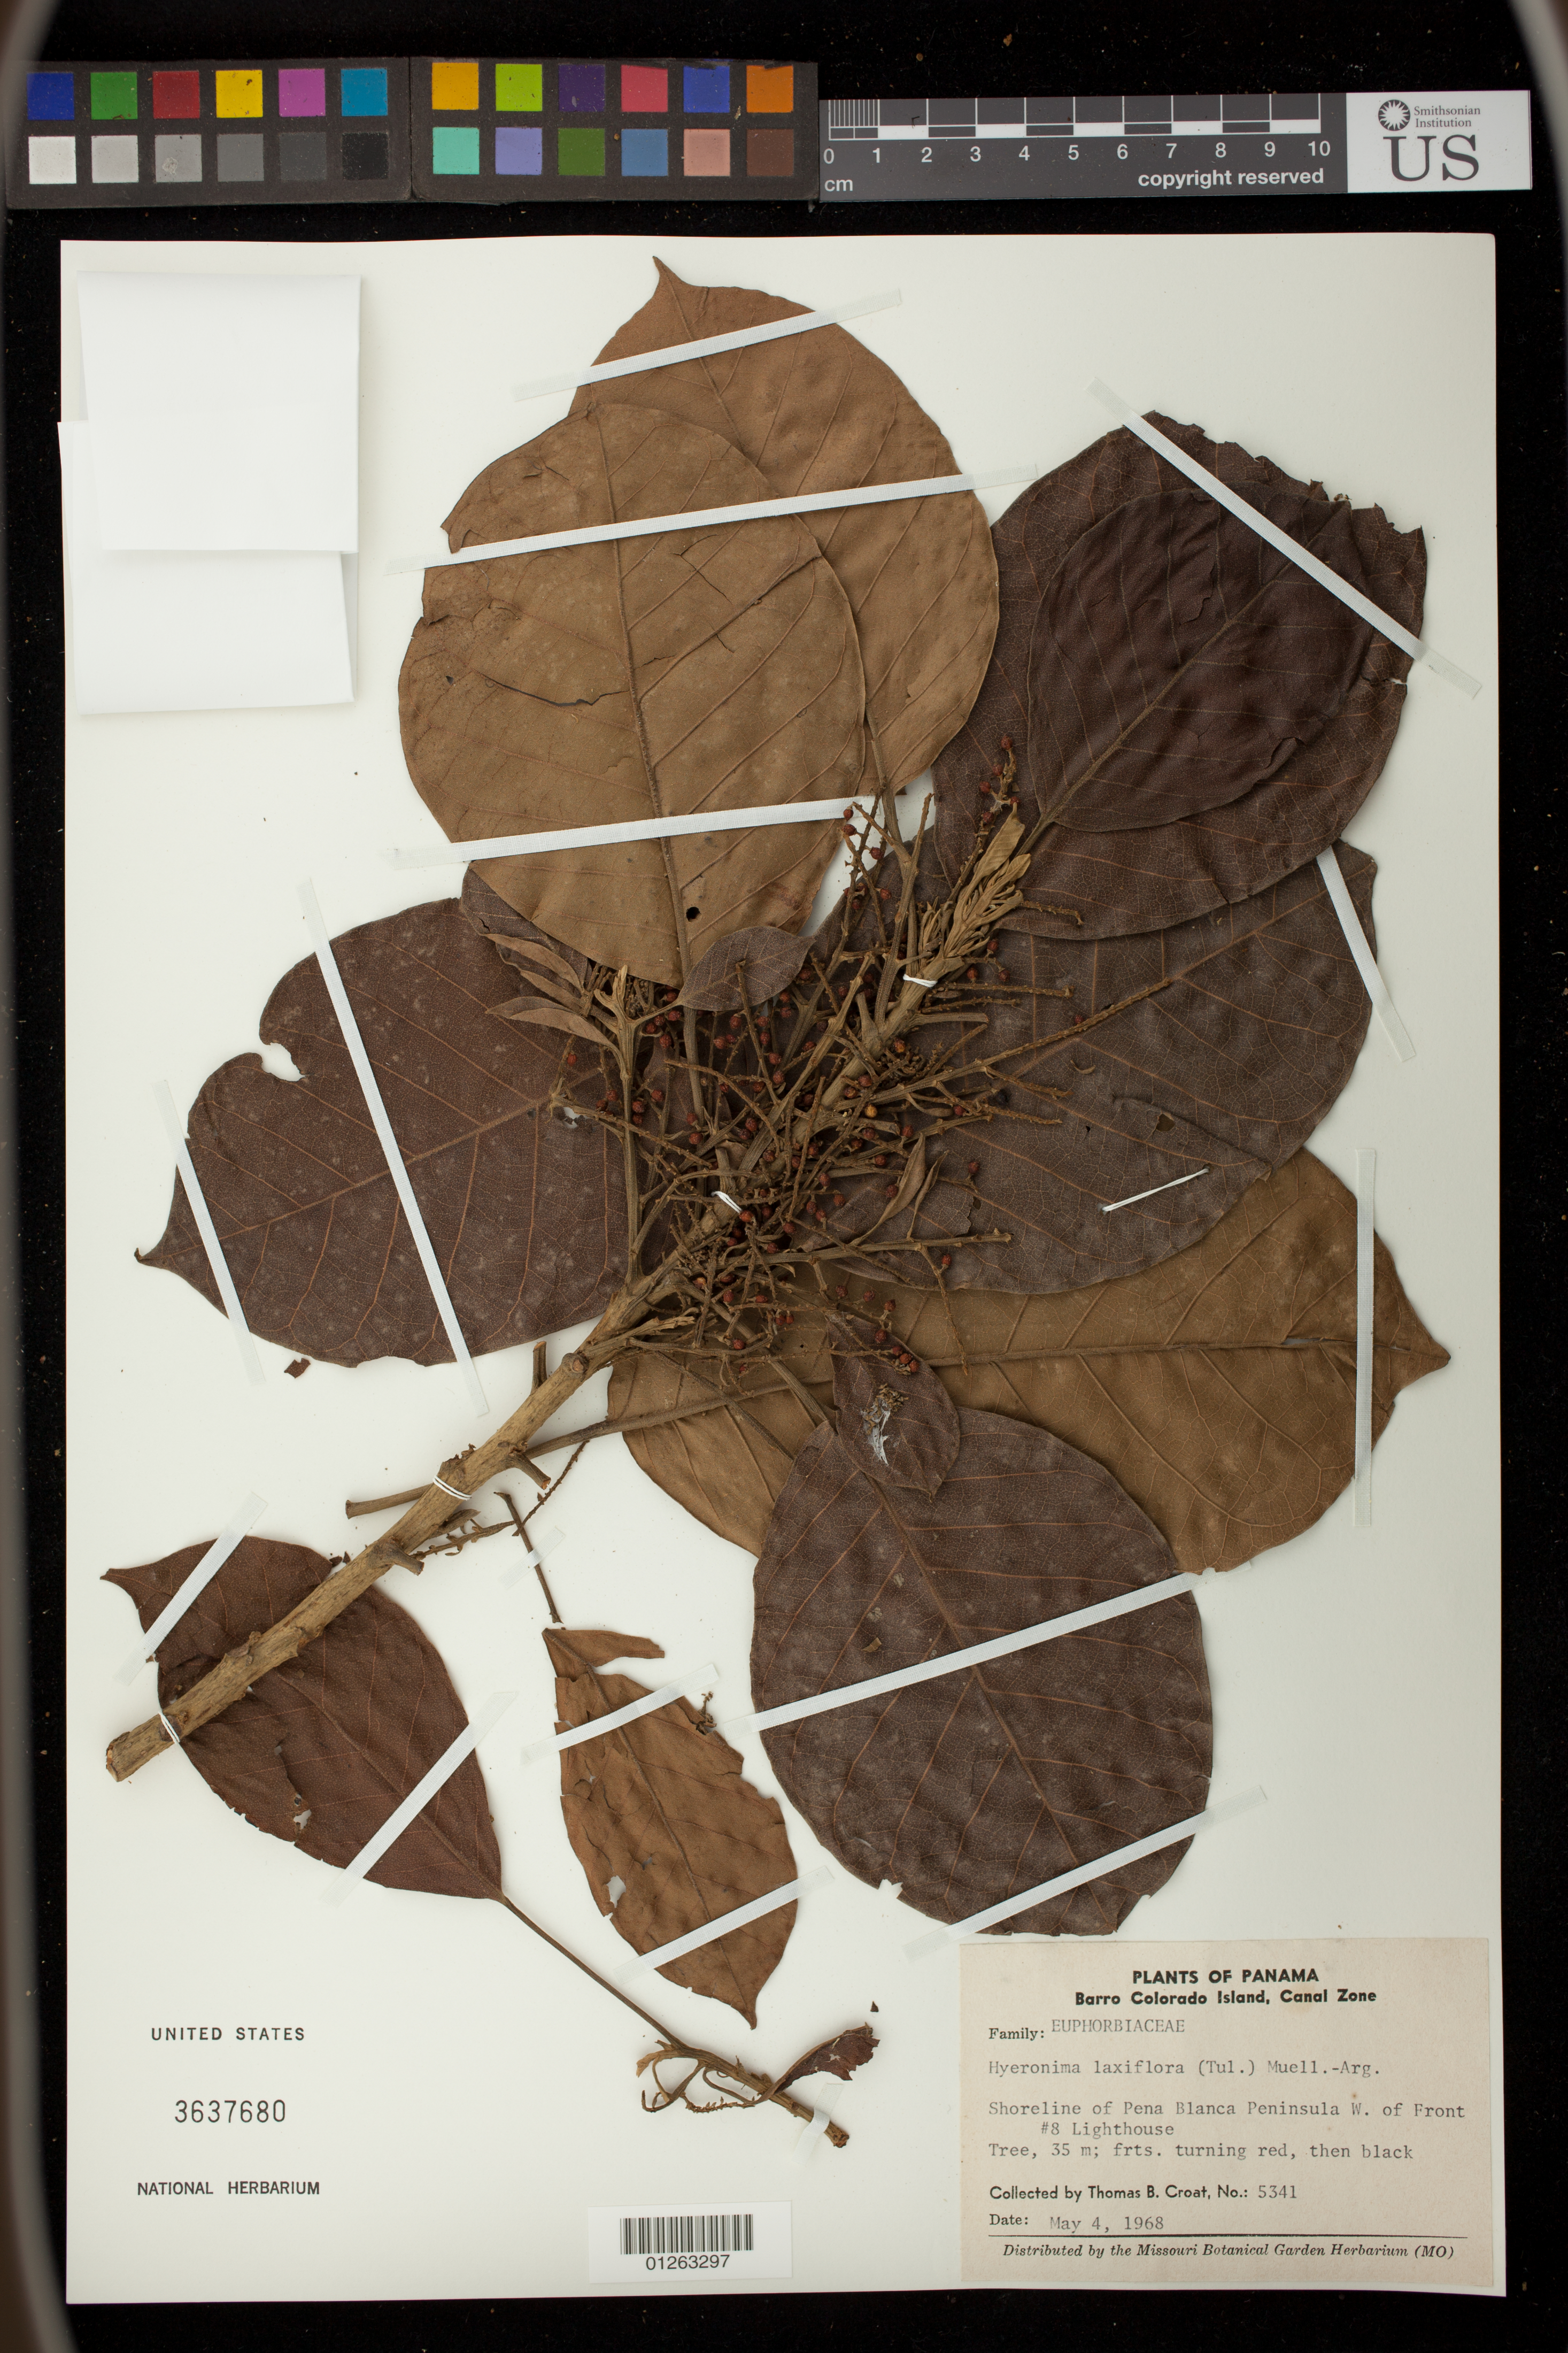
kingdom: Plantae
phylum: Tracheophyta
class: Magnoliopsida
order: Malpighiales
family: Phyllanthaceae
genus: Hieronyma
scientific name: Hieronyma laxiflora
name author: (Tul.) Müll. Arg.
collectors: T. B. Croat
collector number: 5341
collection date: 1968-05-04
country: Panama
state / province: Panamá Oeste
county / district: Canal Zone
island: Barro Colorado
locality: Barro Colorado Island,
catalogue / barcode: US 3637680